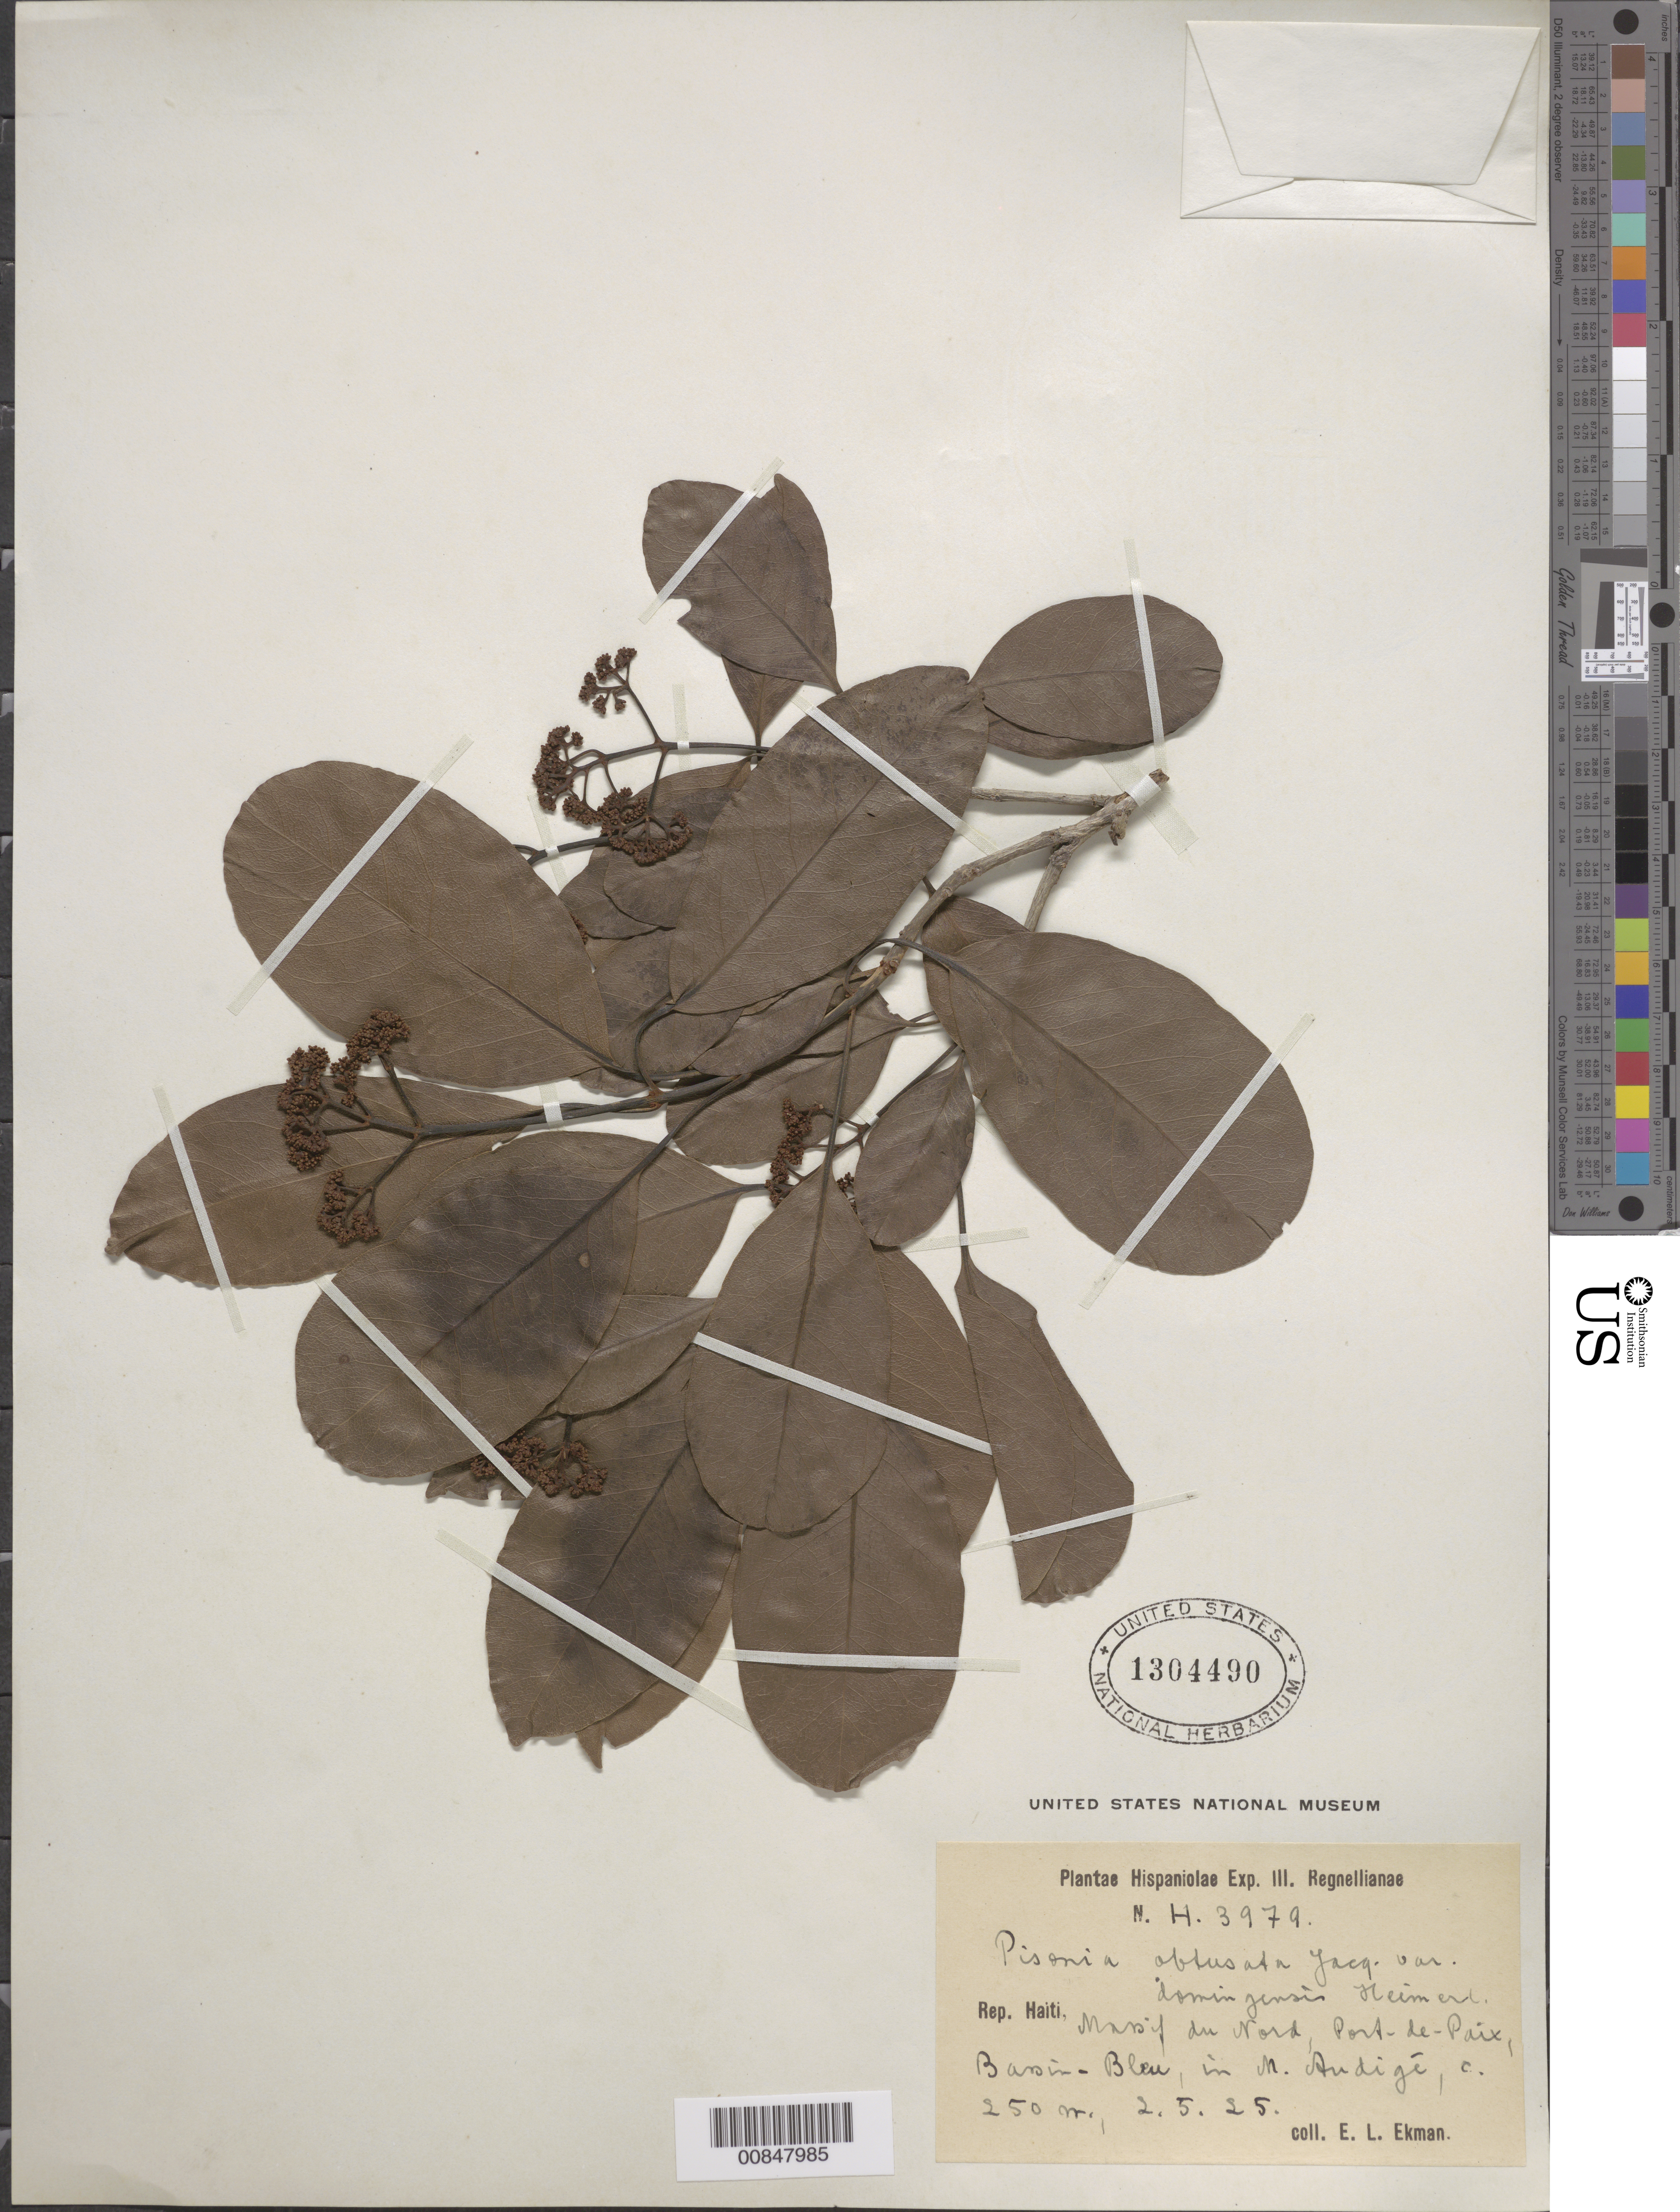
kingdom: Plantae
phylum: Tracheophyta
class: Magnoliopsida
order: Caryophyllales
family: Nyctaginaceae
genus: Guapira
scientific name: Guapira domingensis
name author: (Heimerl) Alain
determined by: Strong, Mark T., (BOT), Smithsonian Institution - National Museum of Natural History (UNITED STATES)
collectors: E. L. Ekman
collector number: H 3979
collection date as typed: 02 May 1925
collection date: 1925-05-02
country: Haiti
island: Hispaniola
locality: Massif du Nord, Port-de-Paix, Bassin-Bleu in M. Audigè.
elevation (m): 250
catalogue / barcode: US 1304490